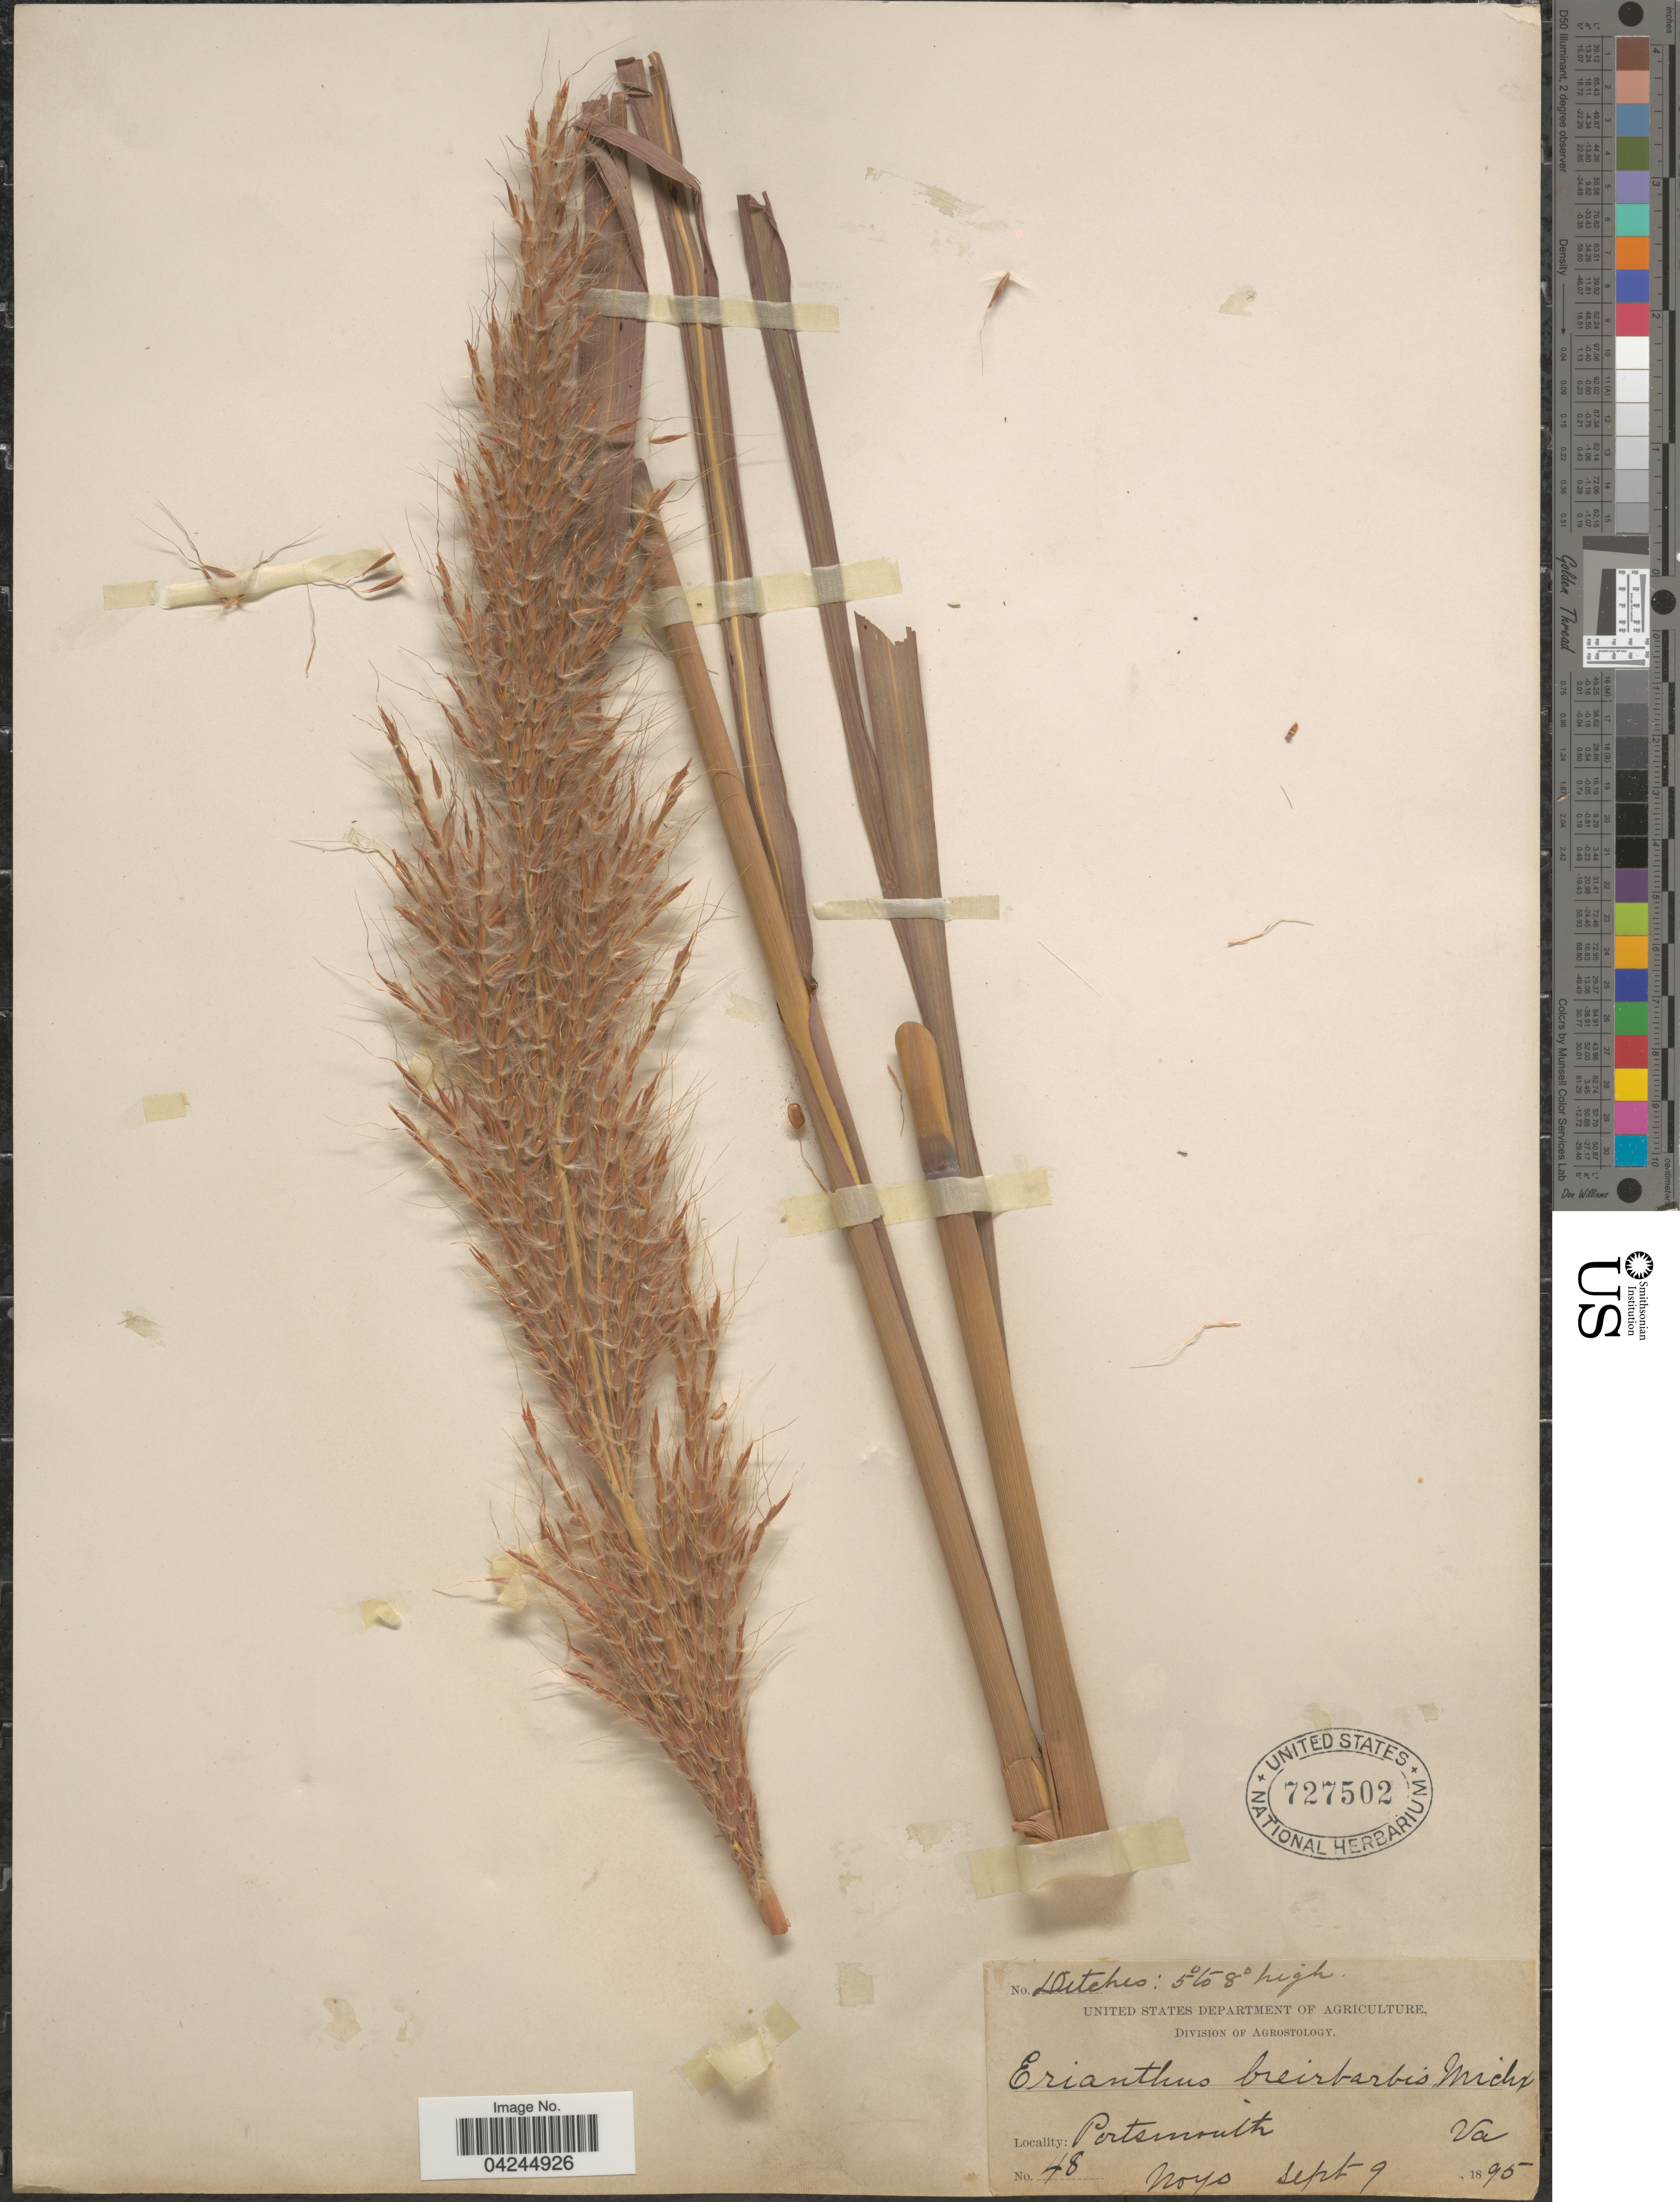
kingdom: Plantae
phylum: Tracheophyta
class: Liliopsida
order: Poales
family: Poaceae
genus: Erianthus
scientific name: Erianthus brevibarbis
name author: Michx.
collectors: Noys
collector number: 48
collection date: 1895-09-09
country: United States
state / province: Virginia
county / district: City of Portsmouth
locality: Portsmouth.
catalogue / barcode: US 727502